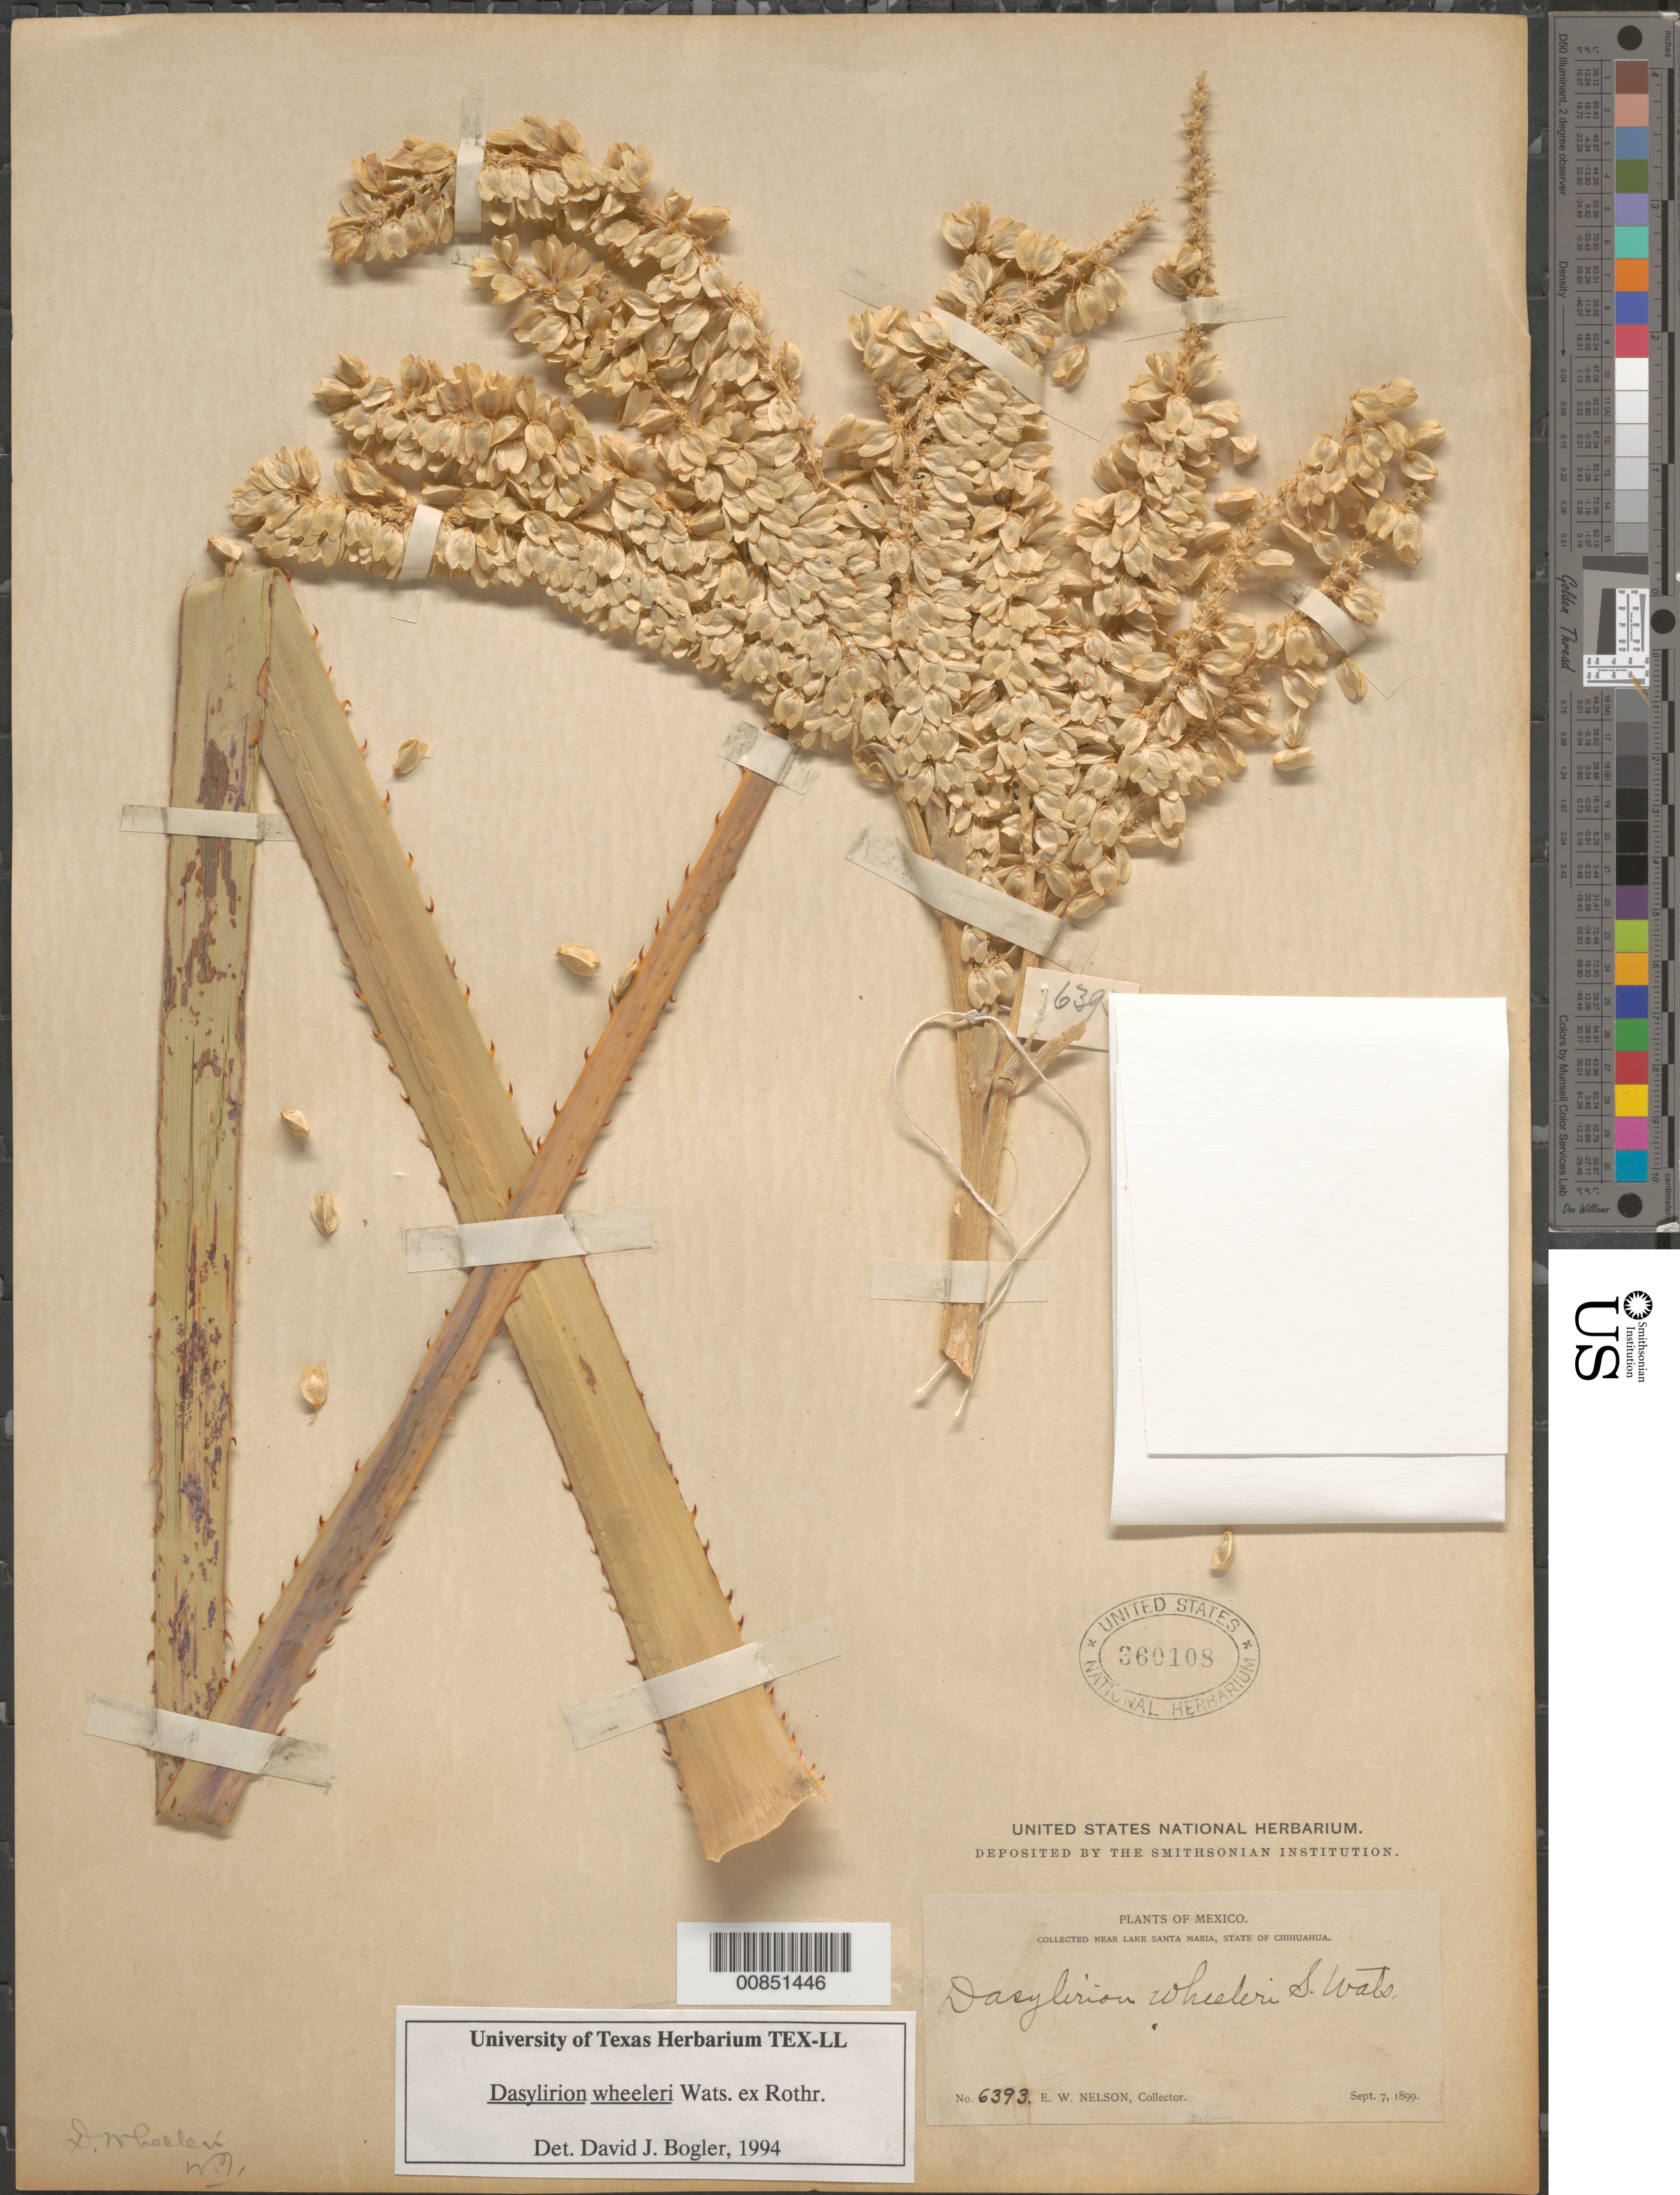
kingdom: Plantae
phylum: Tracheophyta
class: Liliopsida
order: Asparagales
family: Asparagaceae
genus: Dasylirion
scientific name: Dasylirion wheeleri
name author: S. Watson ex Rothr.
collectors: E. W. Nelson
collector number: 6393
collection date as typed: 07 Sep 1899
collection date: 1899-09-07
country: Mexico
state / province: Chihuahua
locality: Near Lake Santa María, Chihuahua.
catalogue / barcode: US 360108